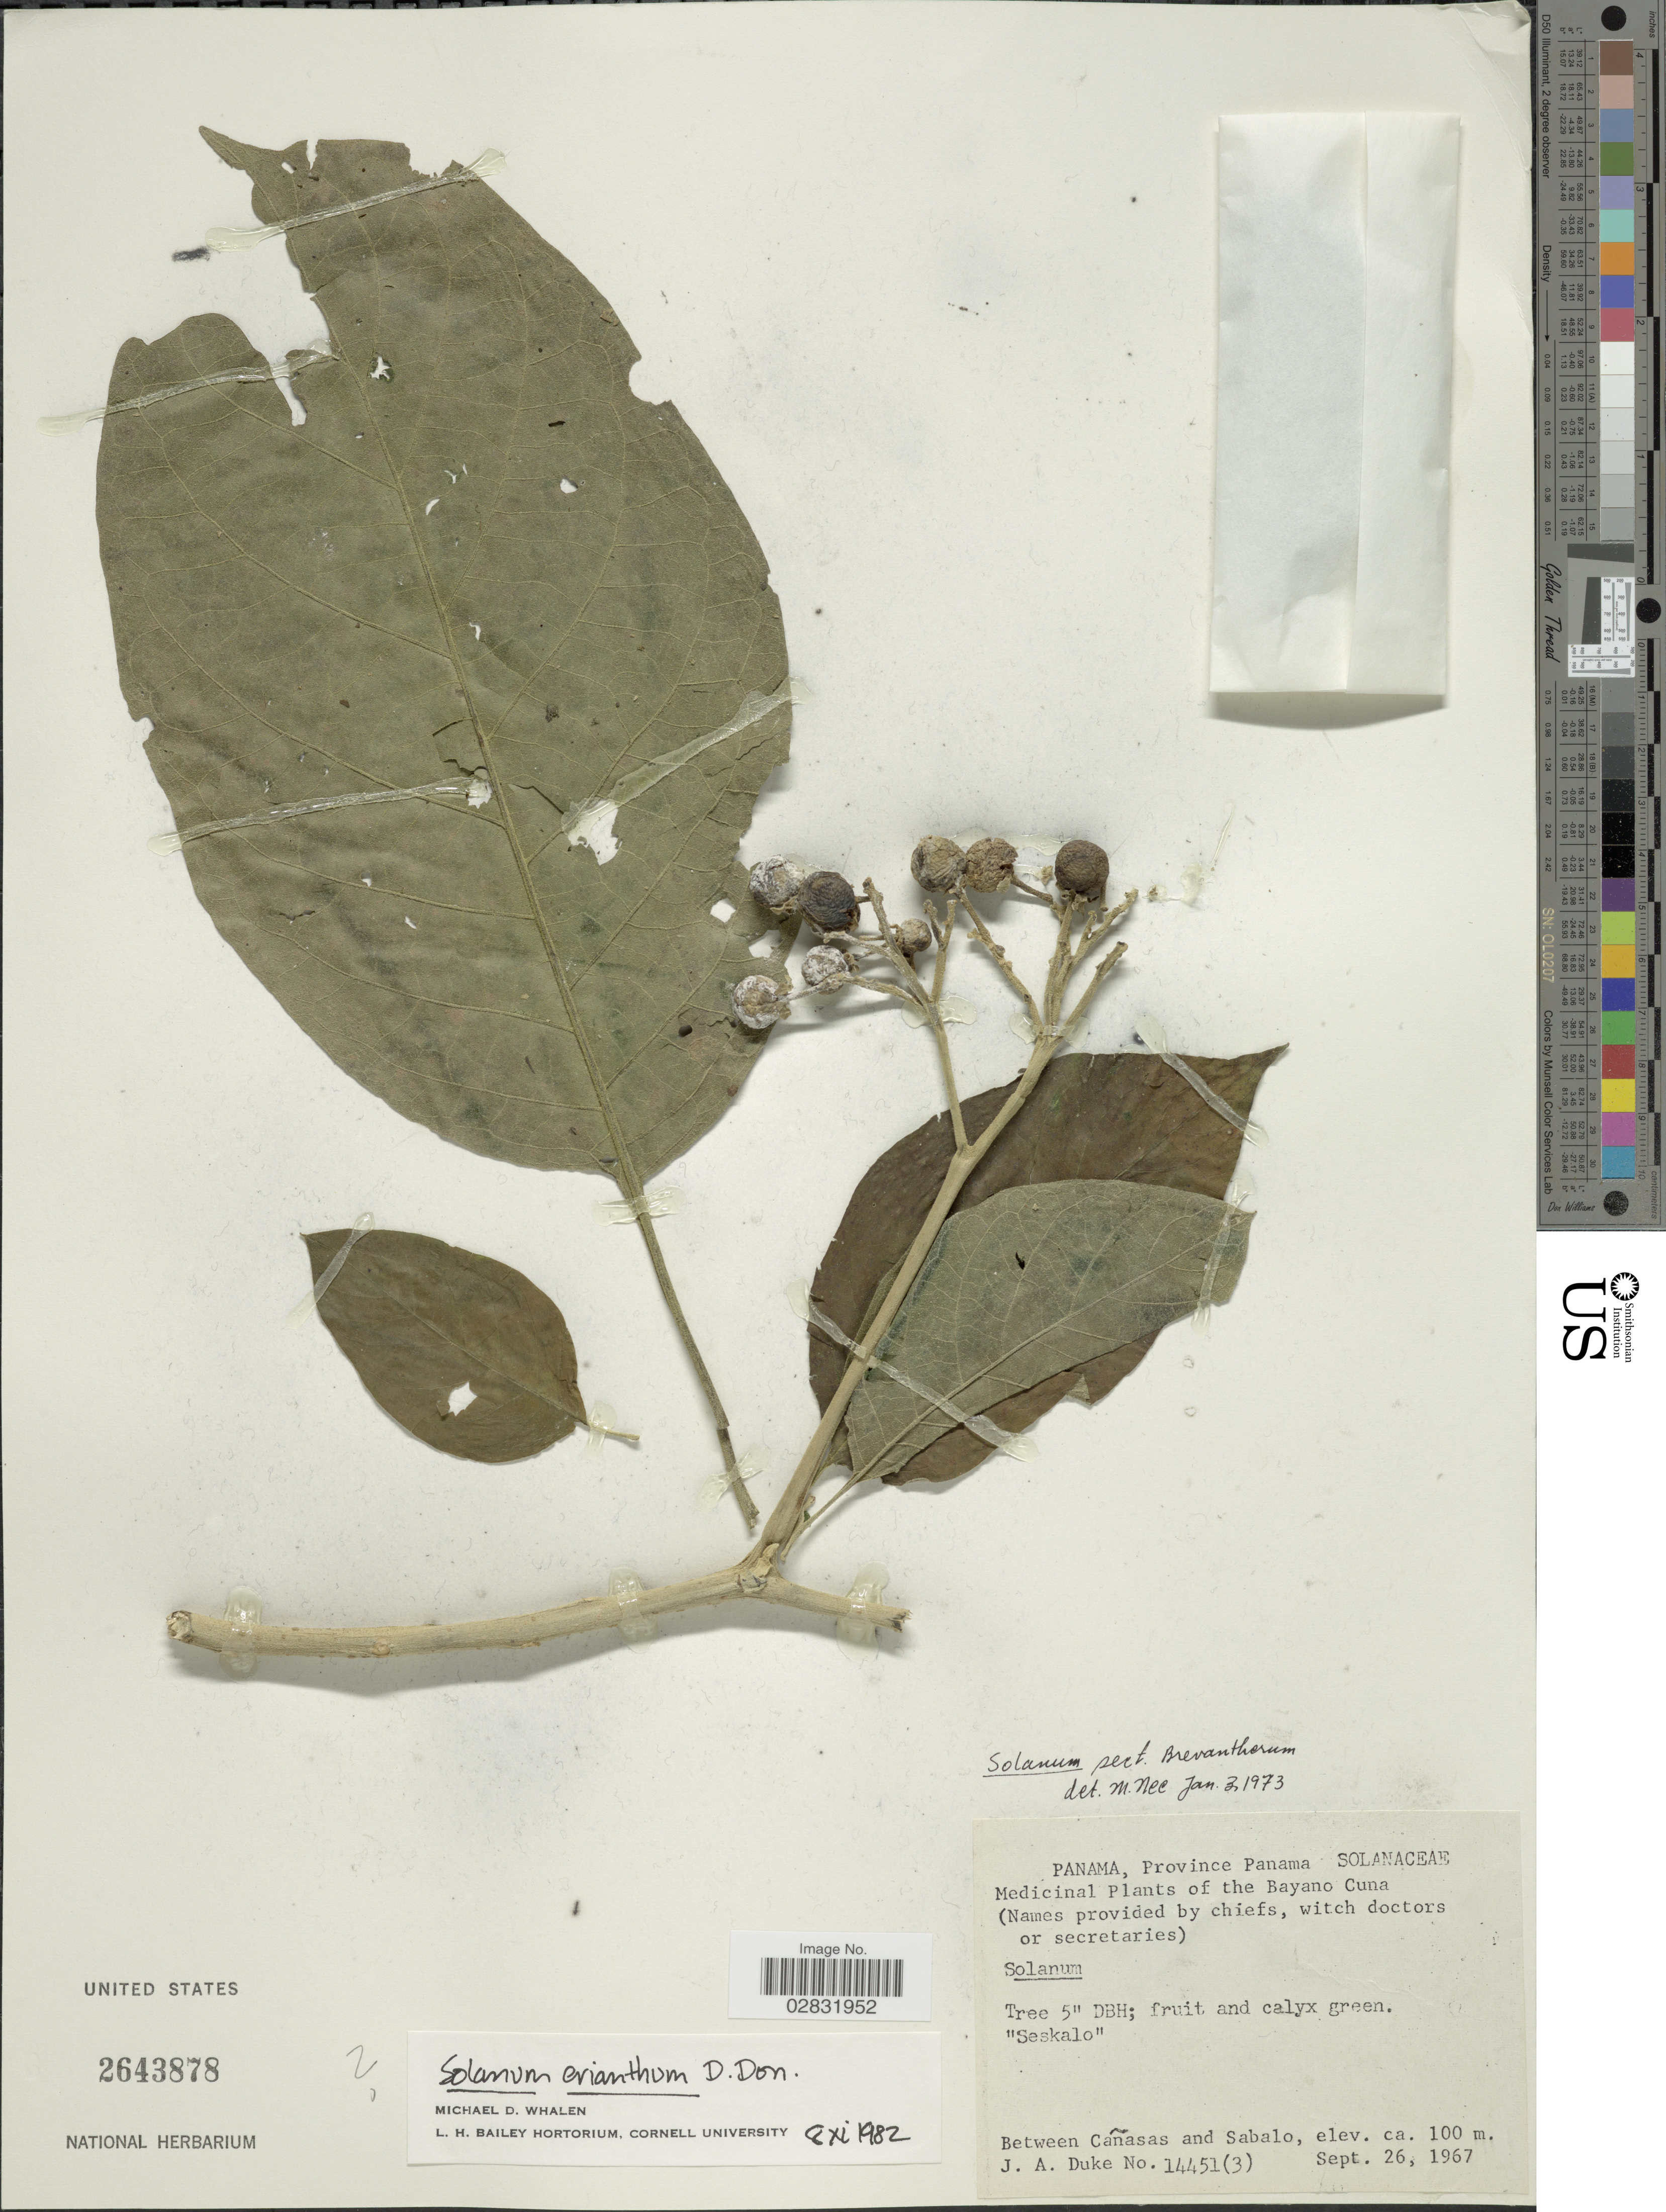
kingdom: Plantae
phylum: Tracheophyta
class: Magnoliopsida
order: Solanales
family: Solanaceae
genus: Solanum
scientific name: Solanum erianthum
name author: D. Don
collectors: J. A. Duke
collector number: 14451(3)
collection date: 1967-09-26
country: Panama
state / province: Panamá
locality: Province Panama, the Bayano Cuna. Between Cañasas and Sabalo.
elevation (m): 100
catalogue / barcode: US 2643878